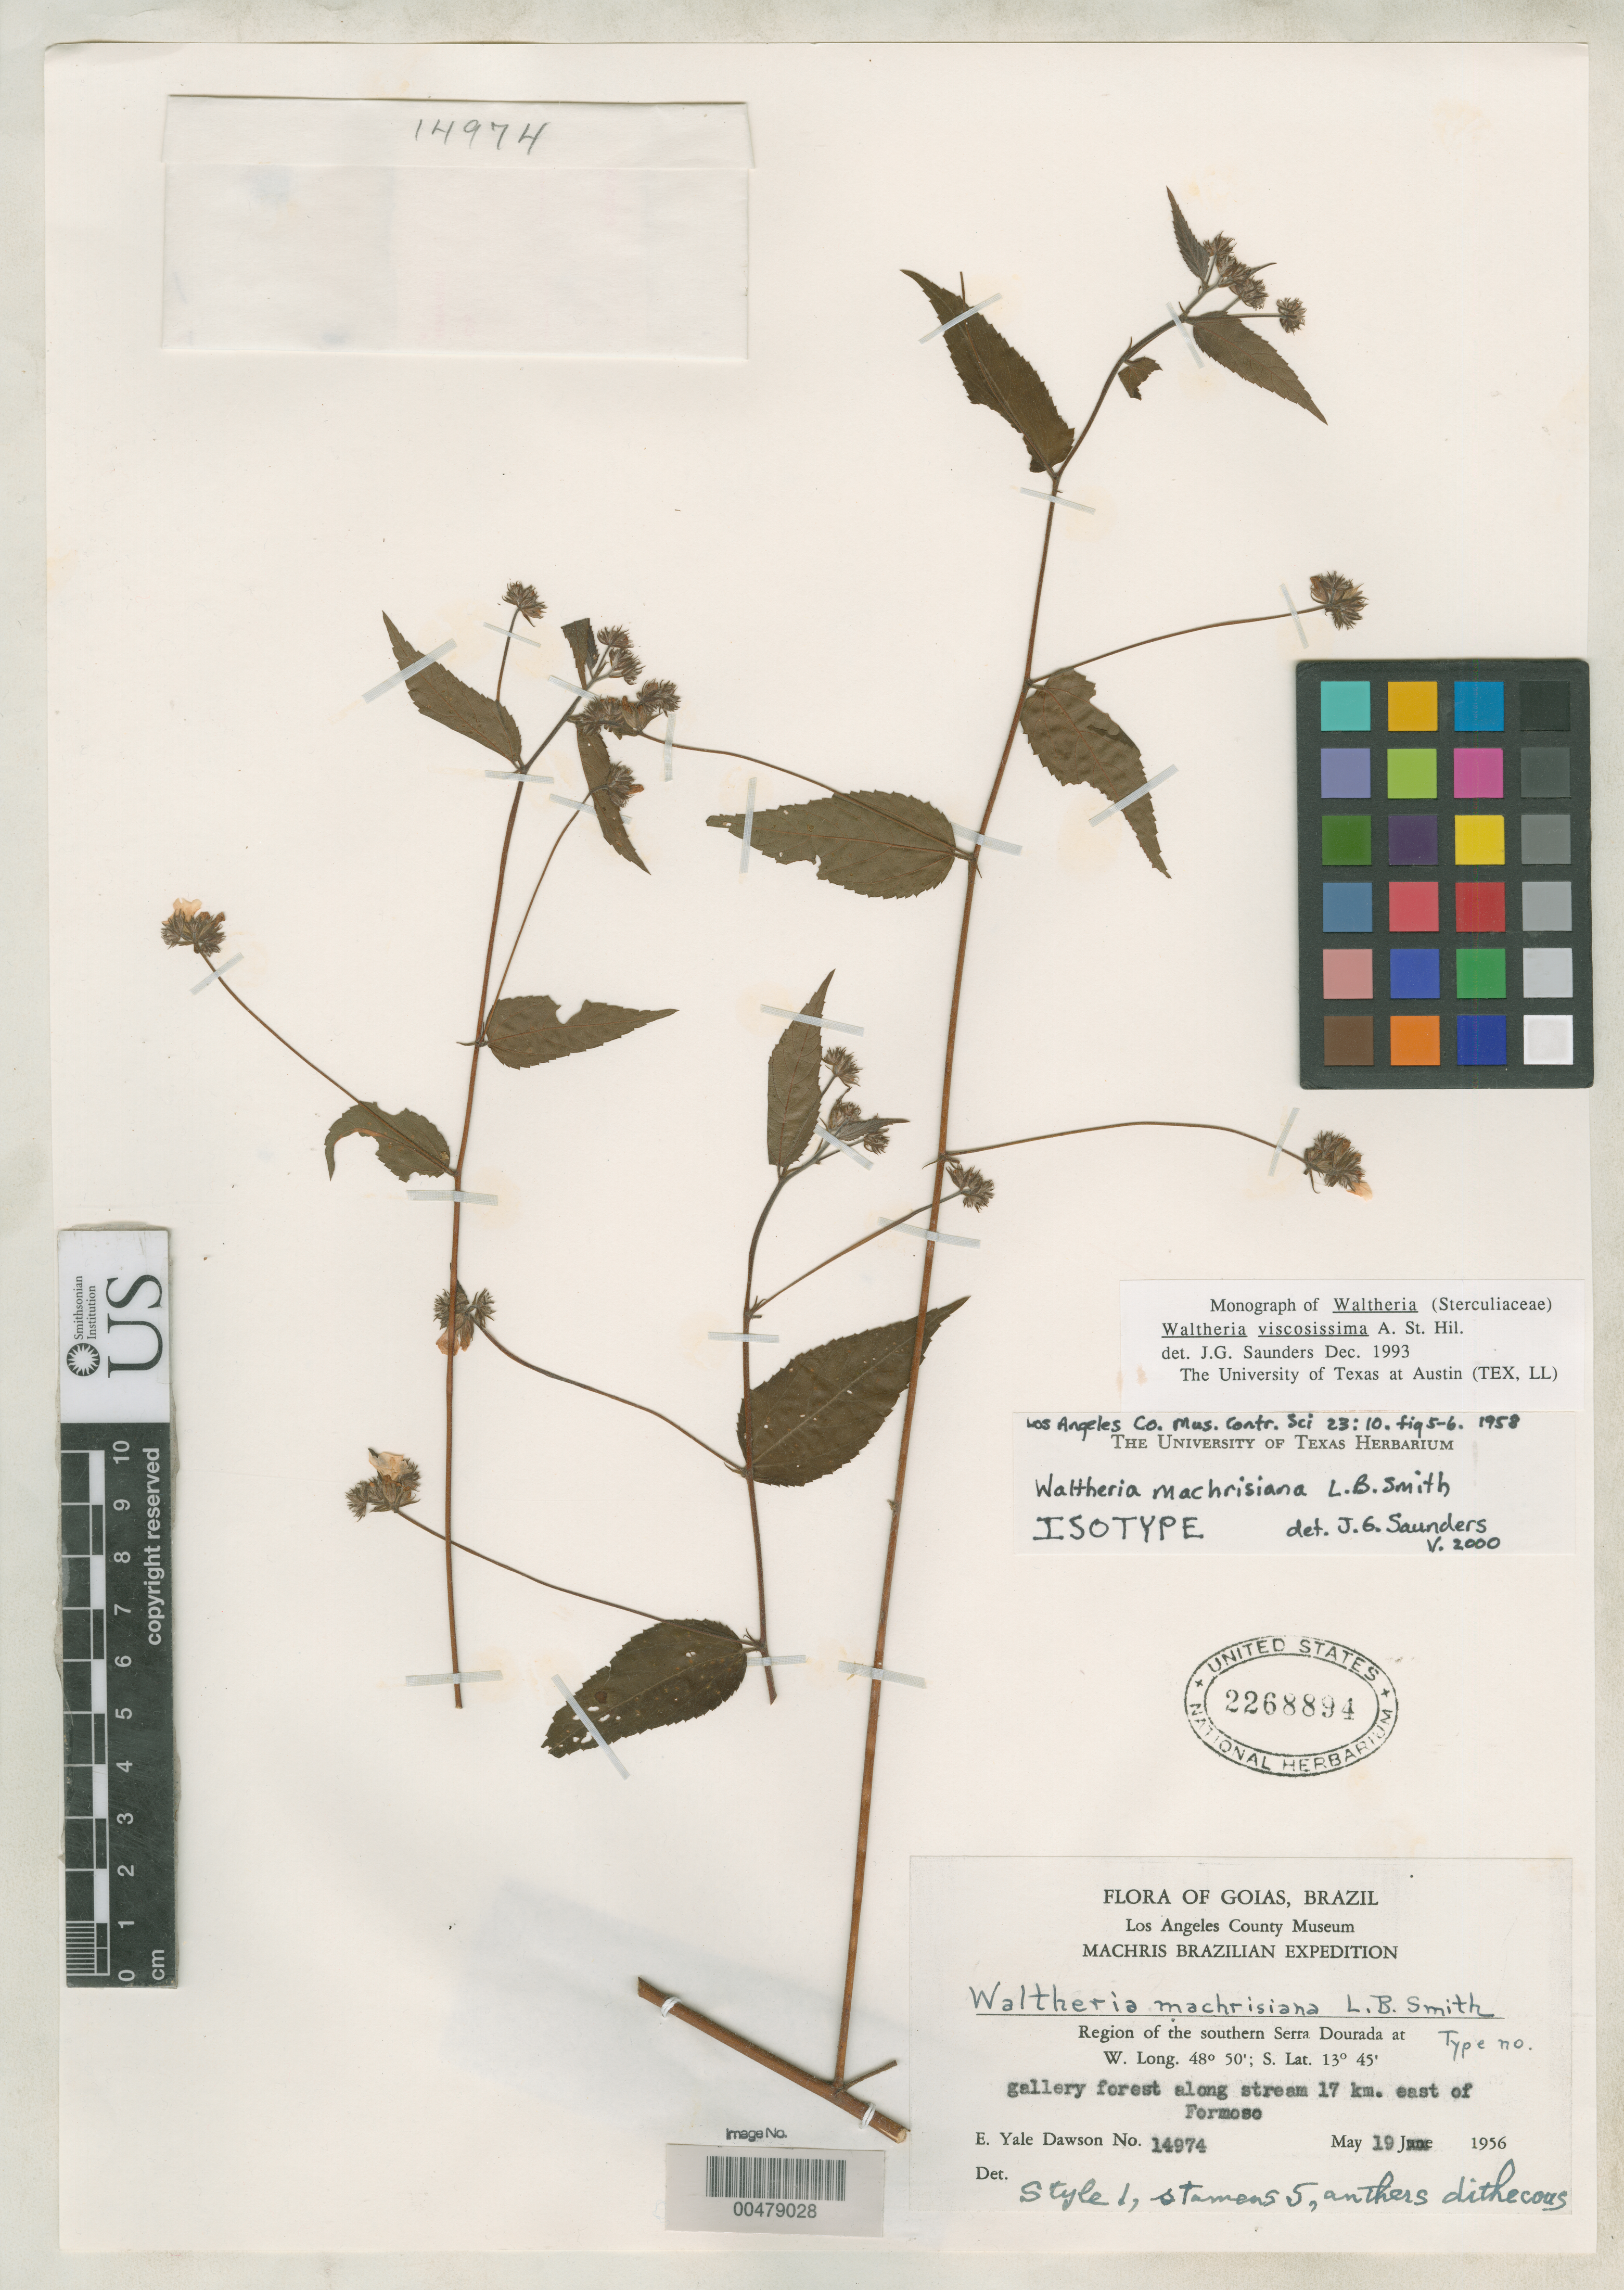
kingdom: Plantae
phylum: Tracheophyta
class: Magnoliopsida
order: Malvales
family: Malvaceae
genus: Waltheria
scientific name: Waltheria machrisiana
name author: L.B. Sm.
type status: Isotype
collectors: E. Y. Dawson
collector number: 14974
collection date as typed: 19 May 1956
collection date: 1956-05-19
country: Brazil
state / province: Goiás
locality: Region of southern Serra Dourada at gallery forest along stream 17 km E of Formose.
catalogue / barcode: US 2268894